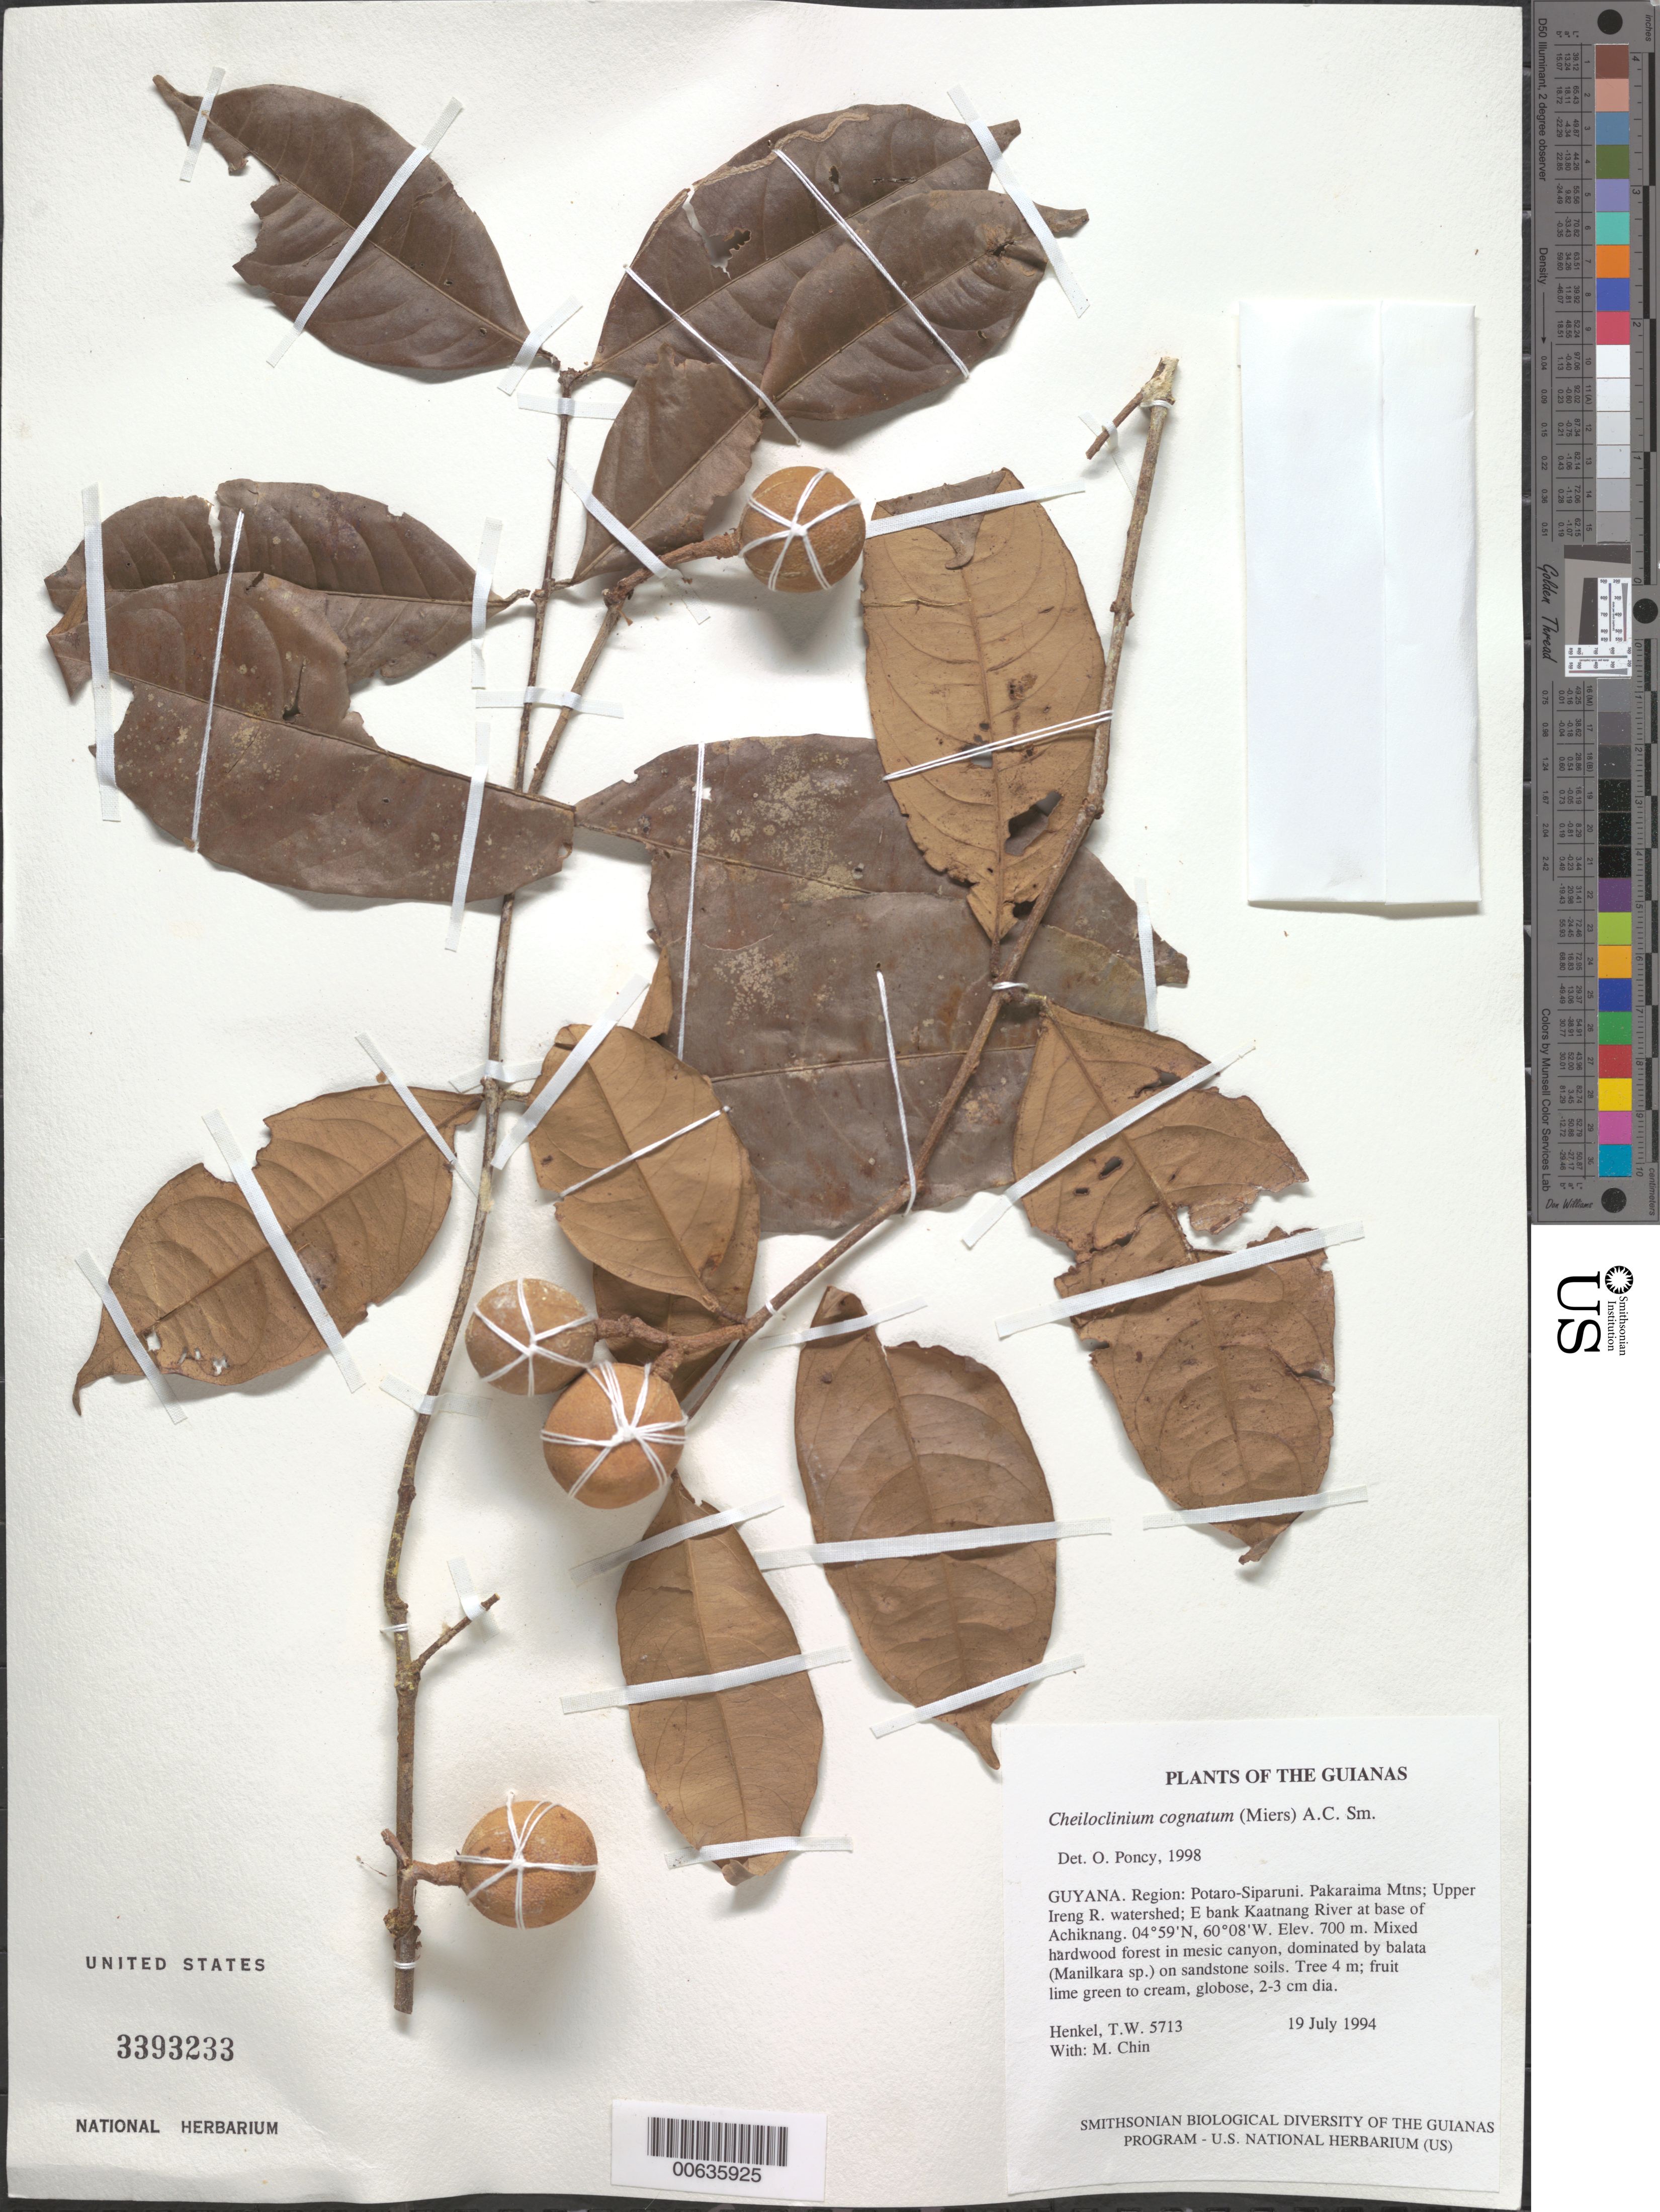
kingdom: Plantae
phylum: Tracheophyta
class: Magnoliopsida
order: Celastrales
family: Celastraceae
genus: Cheiloclinium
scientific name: Cheiloclinium cognatum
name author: (Miers) A.C. Sm.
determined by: Poncy, O.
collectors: T. Henkel & M. Chin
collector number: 5713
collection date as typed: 19 July 1994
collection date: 1994-07-19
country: Guyana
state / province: Potaro-Siparuni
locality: Pakaraima Mtns; Upper Ireng R. watershed; E bank Kaatnang River at base of Achiknang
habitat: Mixed hardwood forest in mesic canyon, dominated by balata (Manilkara sp.) on sandstone soils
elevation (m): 700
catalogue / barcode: US 3393233